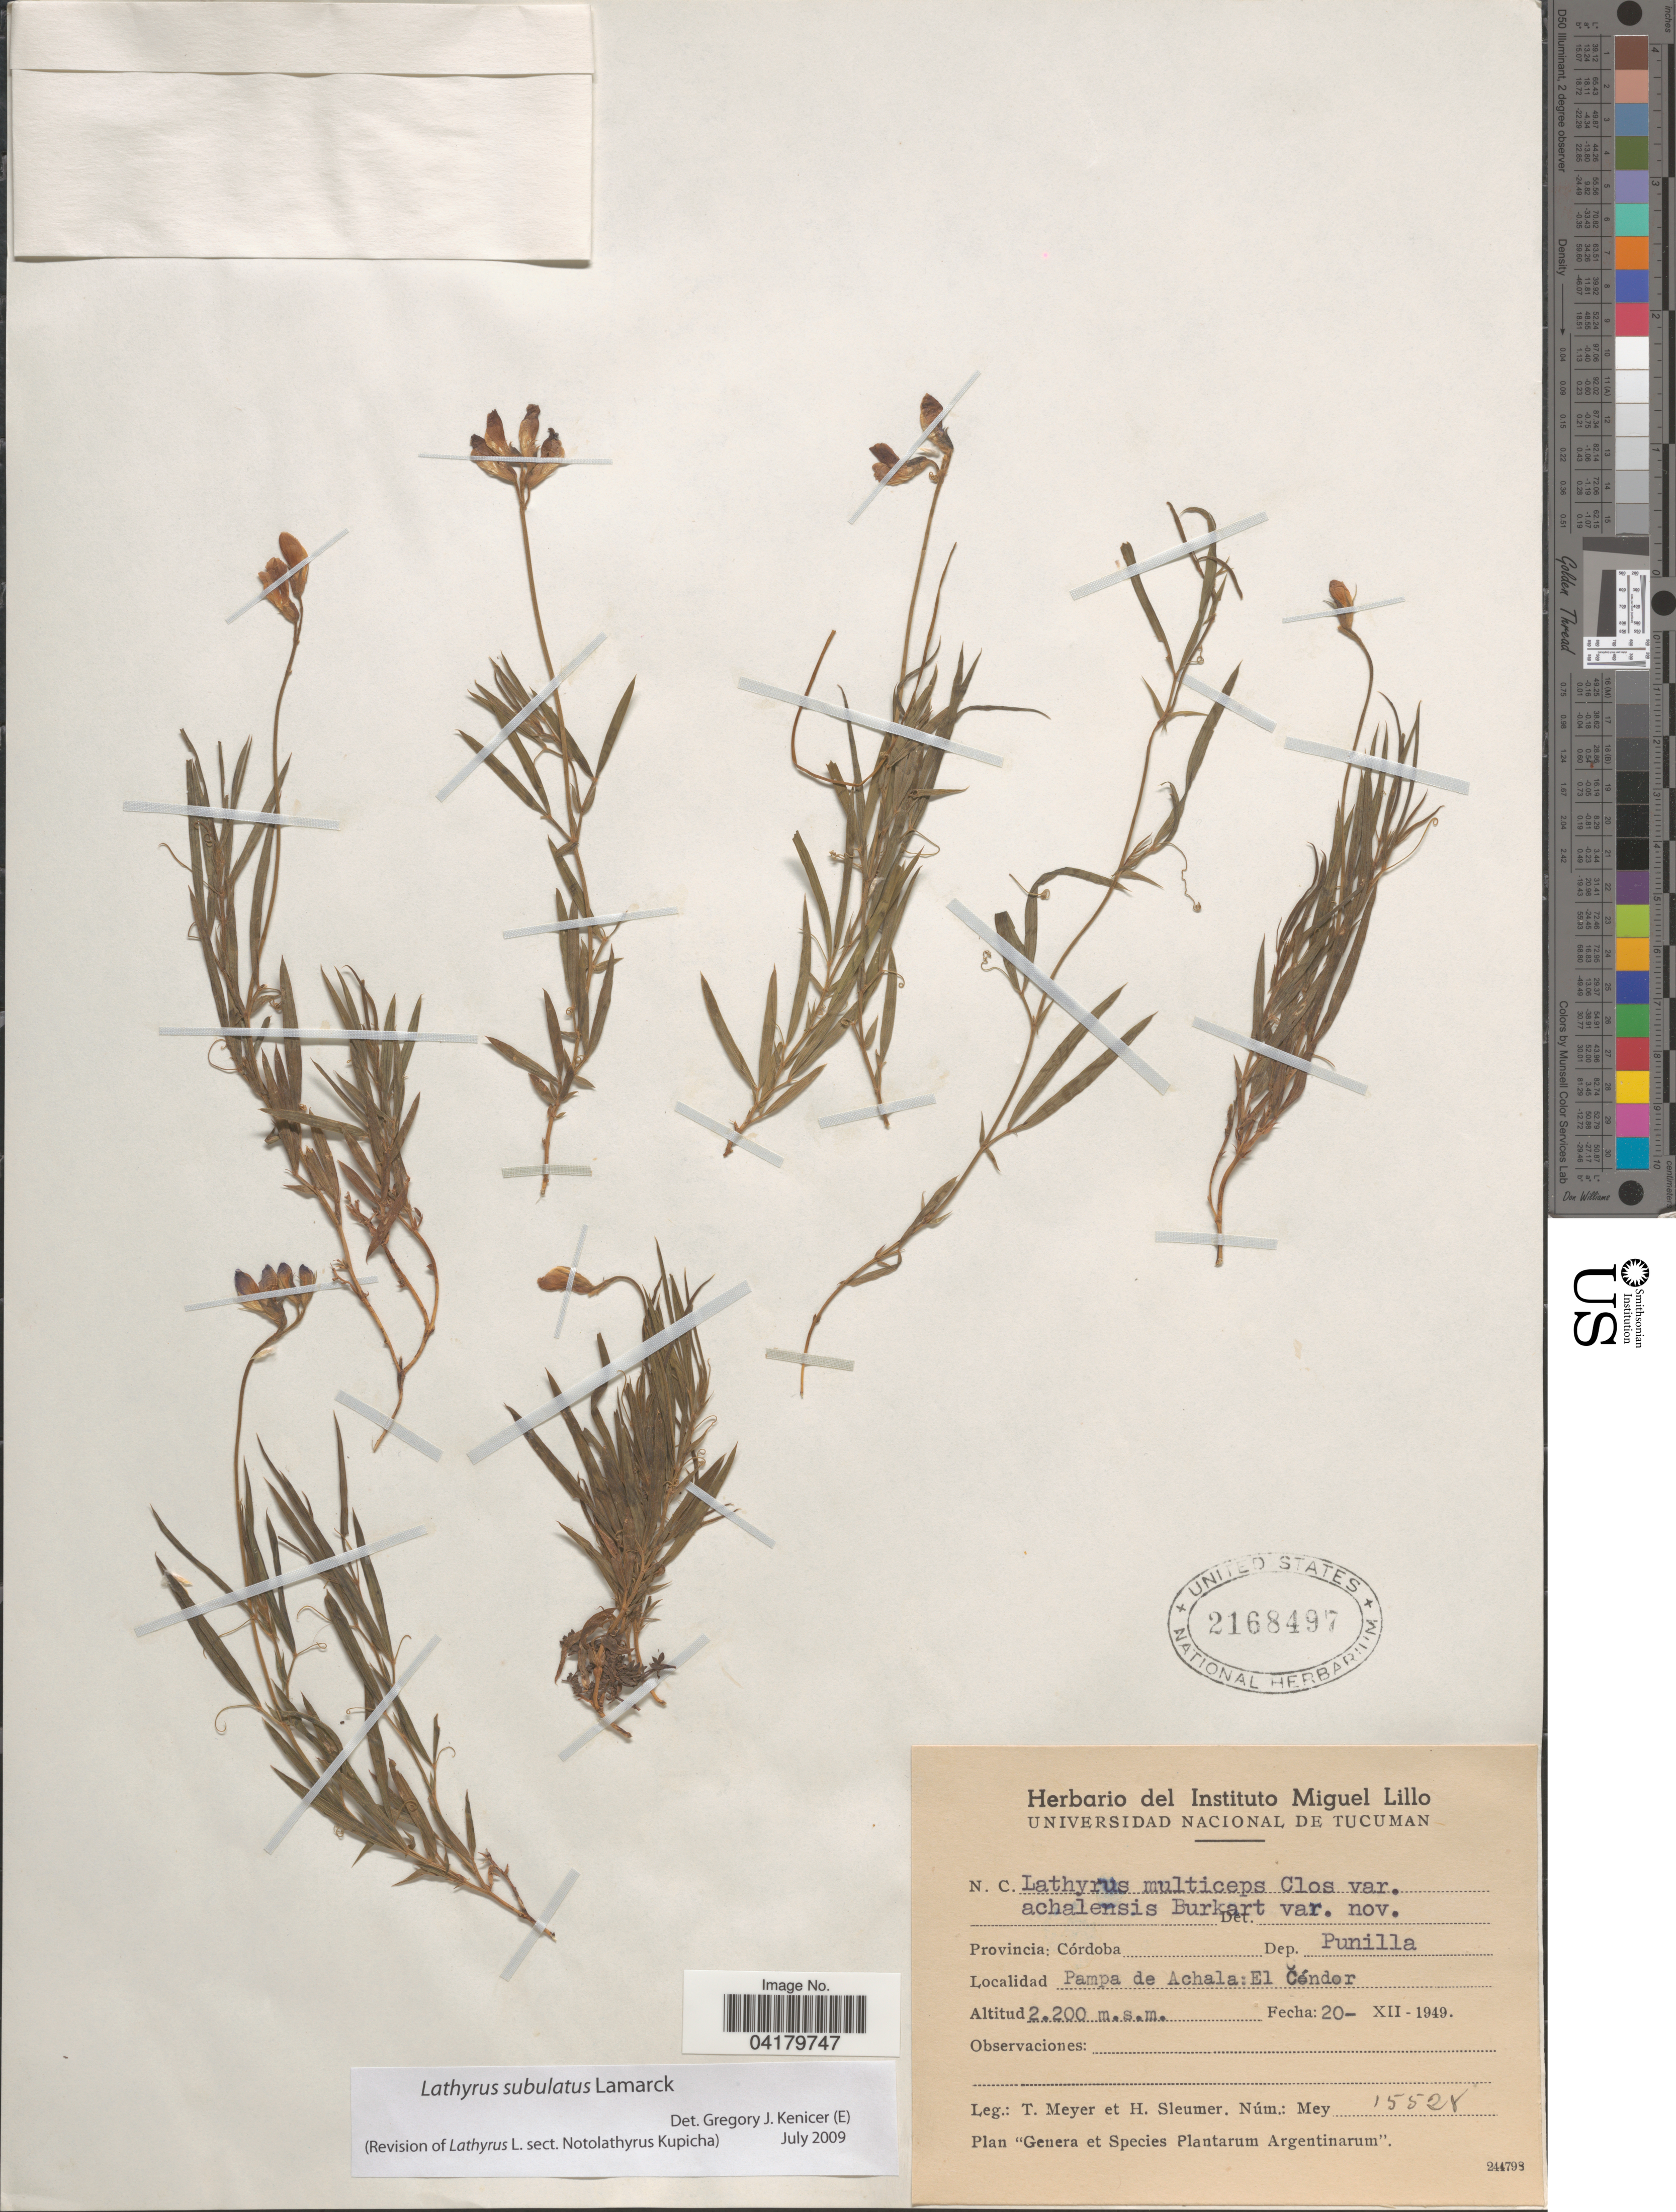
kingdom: Plantae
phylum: Tracheophyta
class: Magnoliopsida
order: Fabales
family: Fabaceae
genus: Lathyrus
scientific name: Lathyrus subulatus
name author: Lam.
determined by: Kenicer, Gregory J.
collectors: T. Meyer & H. O. Sleumer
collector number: Mey15528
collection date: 1949-12-20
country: Argentina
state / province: Cordoba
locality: Dep. Punilla. Pampa de Achala:El Céndor.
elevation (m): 2200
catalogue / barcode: US 2168497